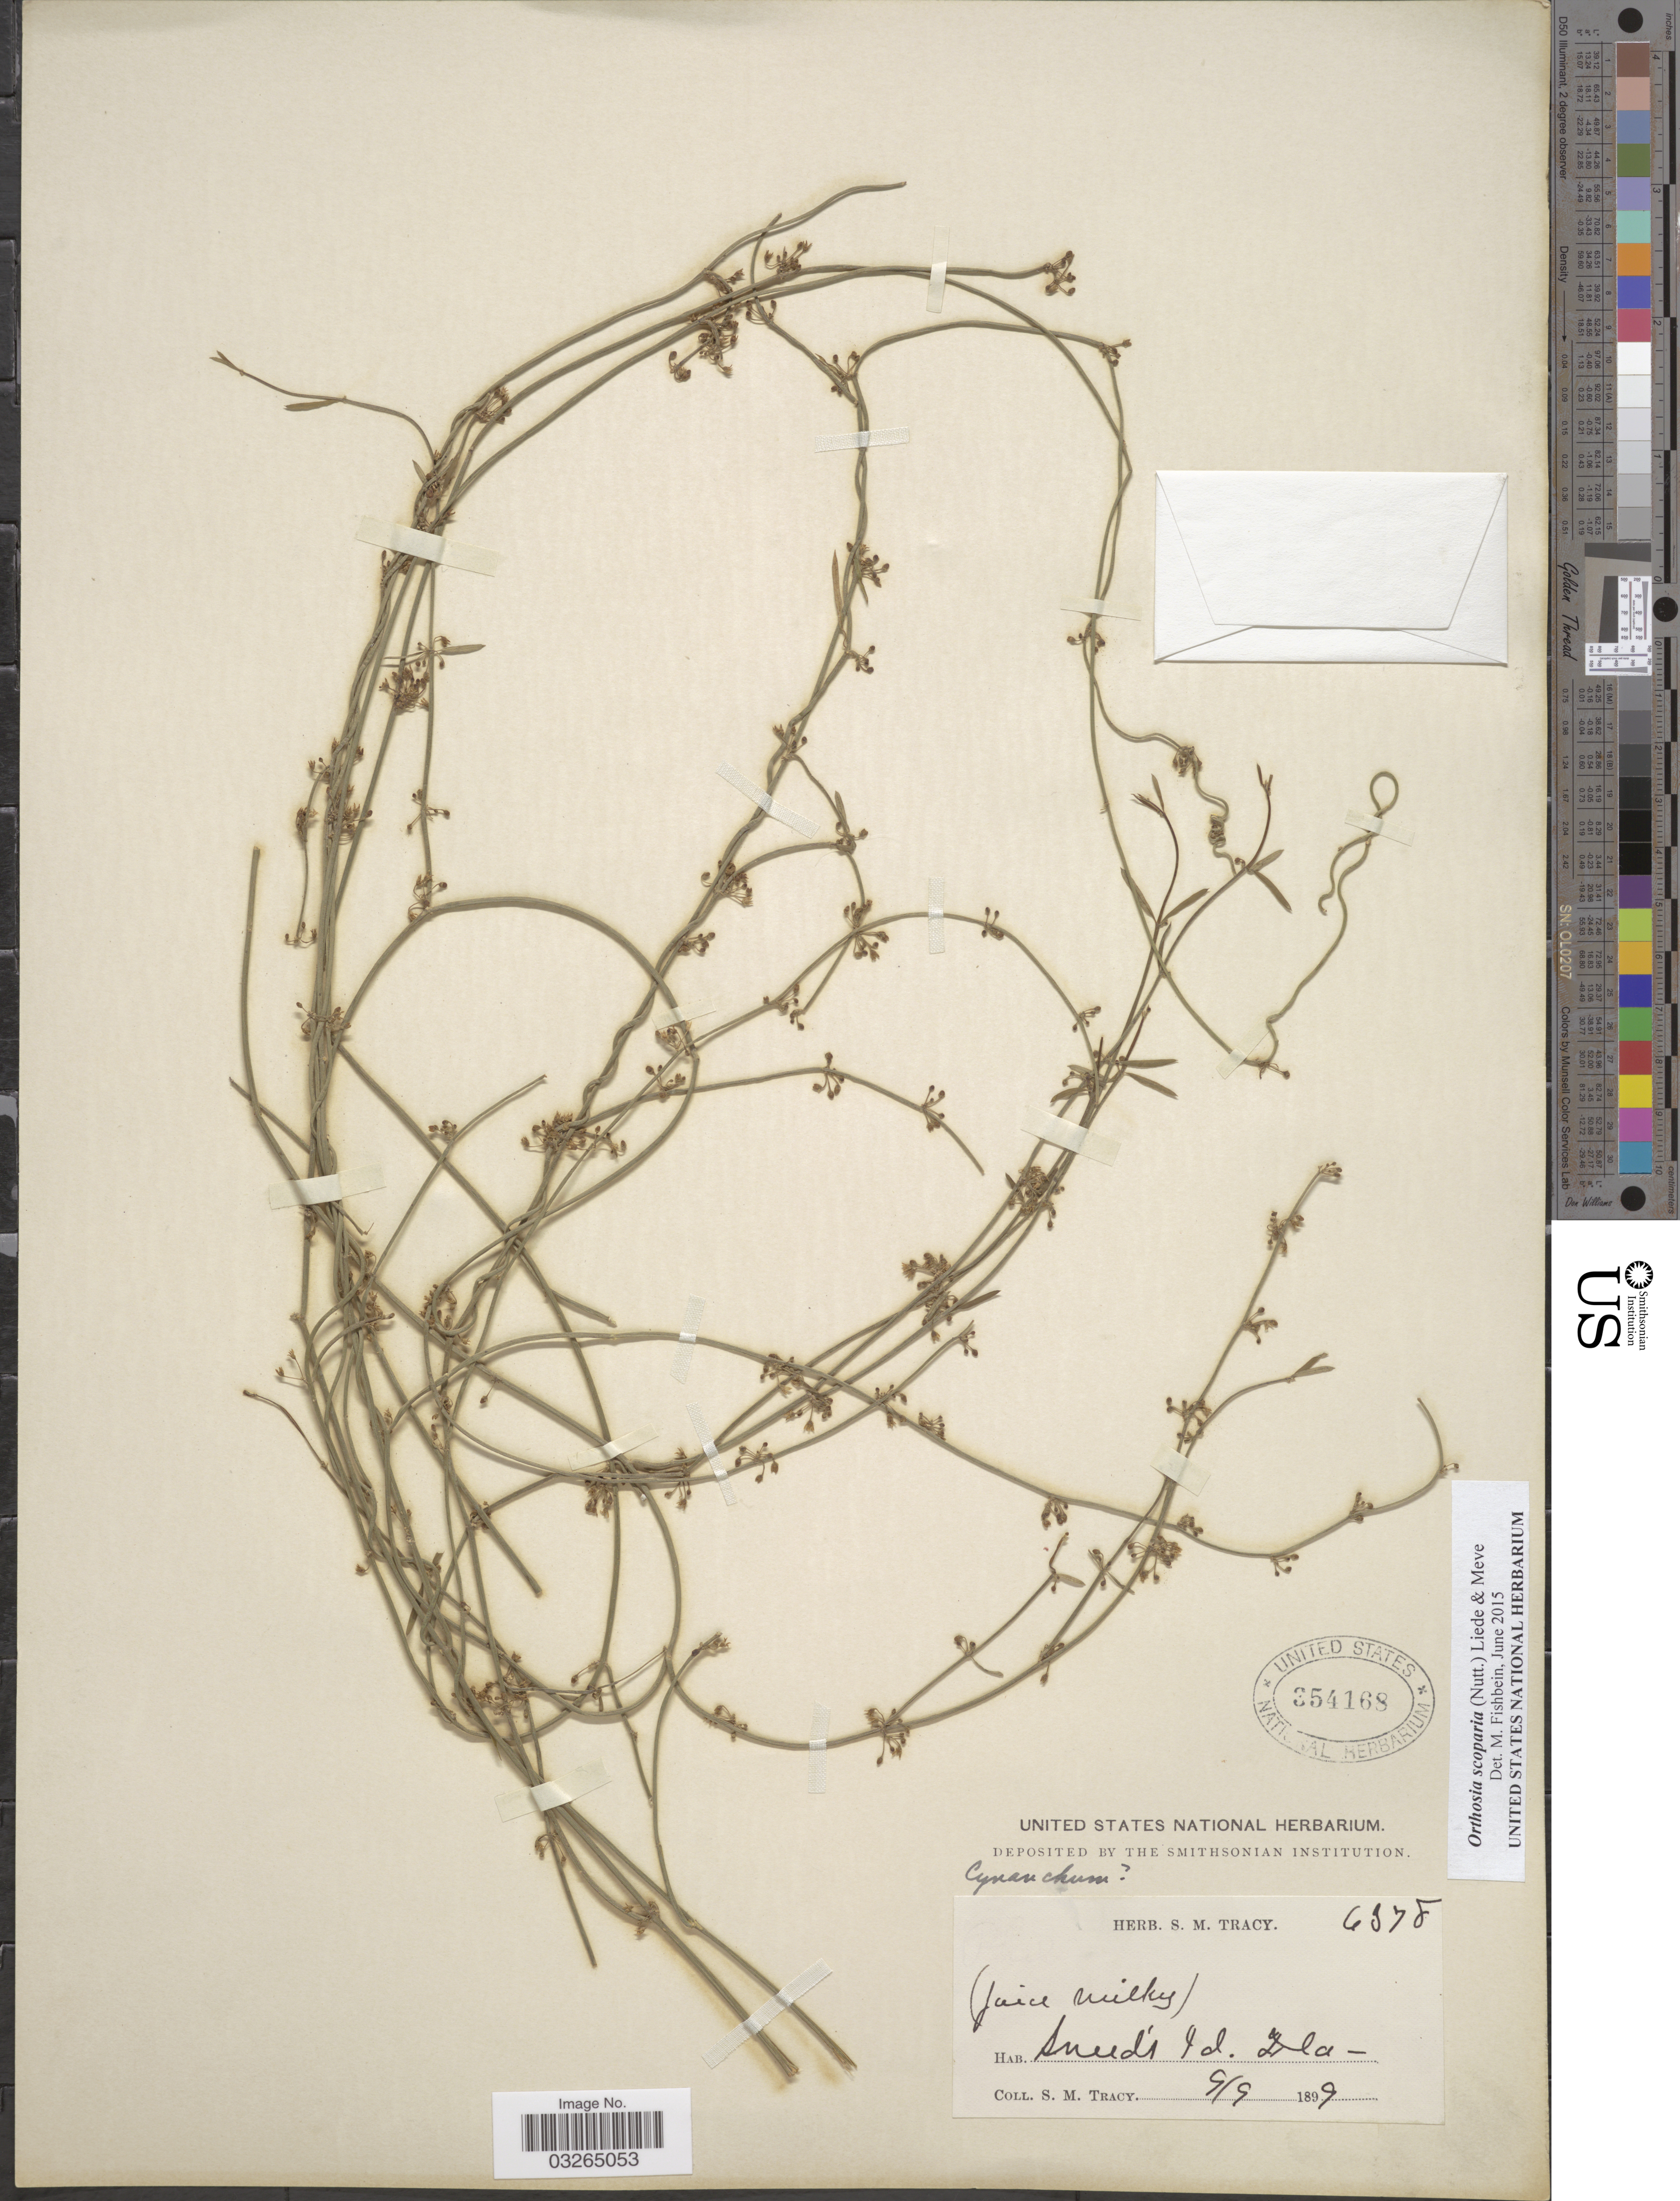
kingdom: Plantae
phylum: Tracheophyta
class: Magnoliopsida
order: Gentianales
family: Apocynaceae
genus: Orthosia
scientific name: Orthosia scoparia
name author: (Nutt.) Liede & Meve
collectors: S. M. Tracy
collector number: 6378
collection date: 1899-09-09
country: United States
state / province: Florida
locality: Sneed's Id. Fla.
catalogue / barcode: US 354168